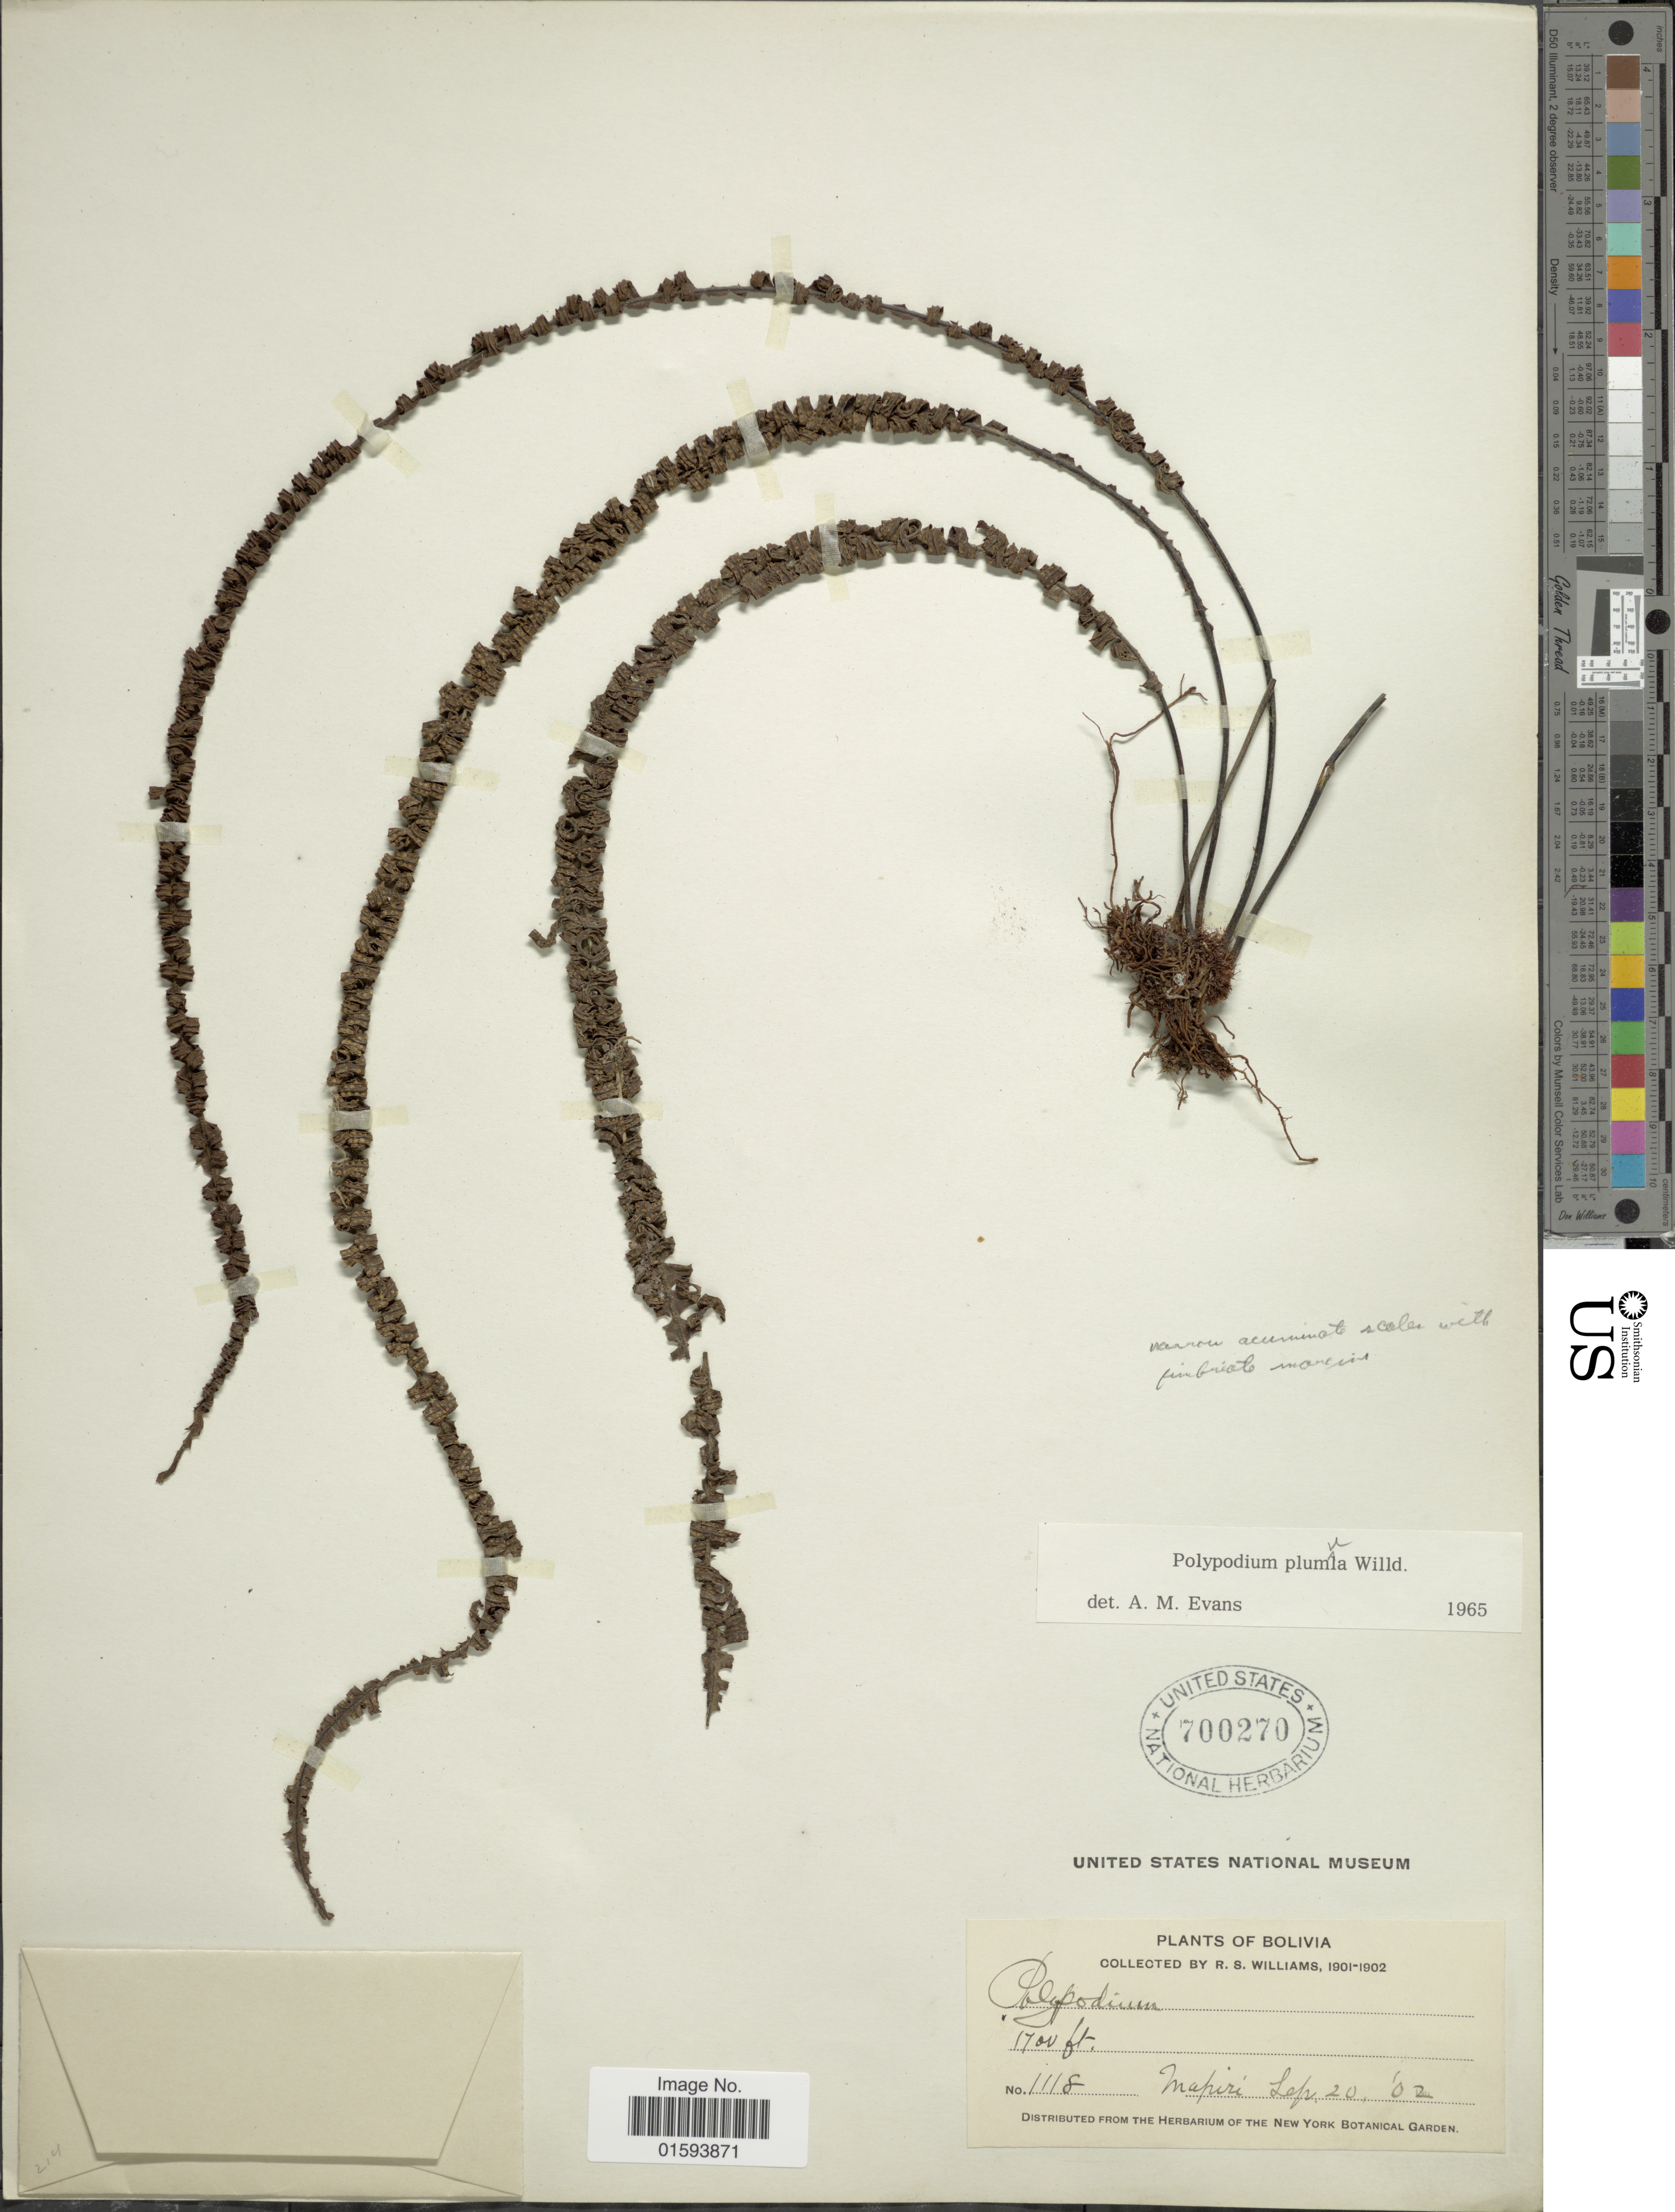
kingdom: Plantae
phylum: Tracheophyta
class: Polypodiopsida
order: Polypodiales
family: Polypodiaceae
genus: Pecluma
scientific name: Pecluma plumula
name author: (Humb. & Bonpl. ex Willd.) M.G. Price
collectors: R. S. Williams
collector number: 1118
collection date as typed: Sep. 20 '02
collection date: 1902-09-20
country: Bolivia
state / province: La Páz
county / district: Larecaja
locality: Mapiri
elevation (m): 518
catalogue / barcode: US 700270